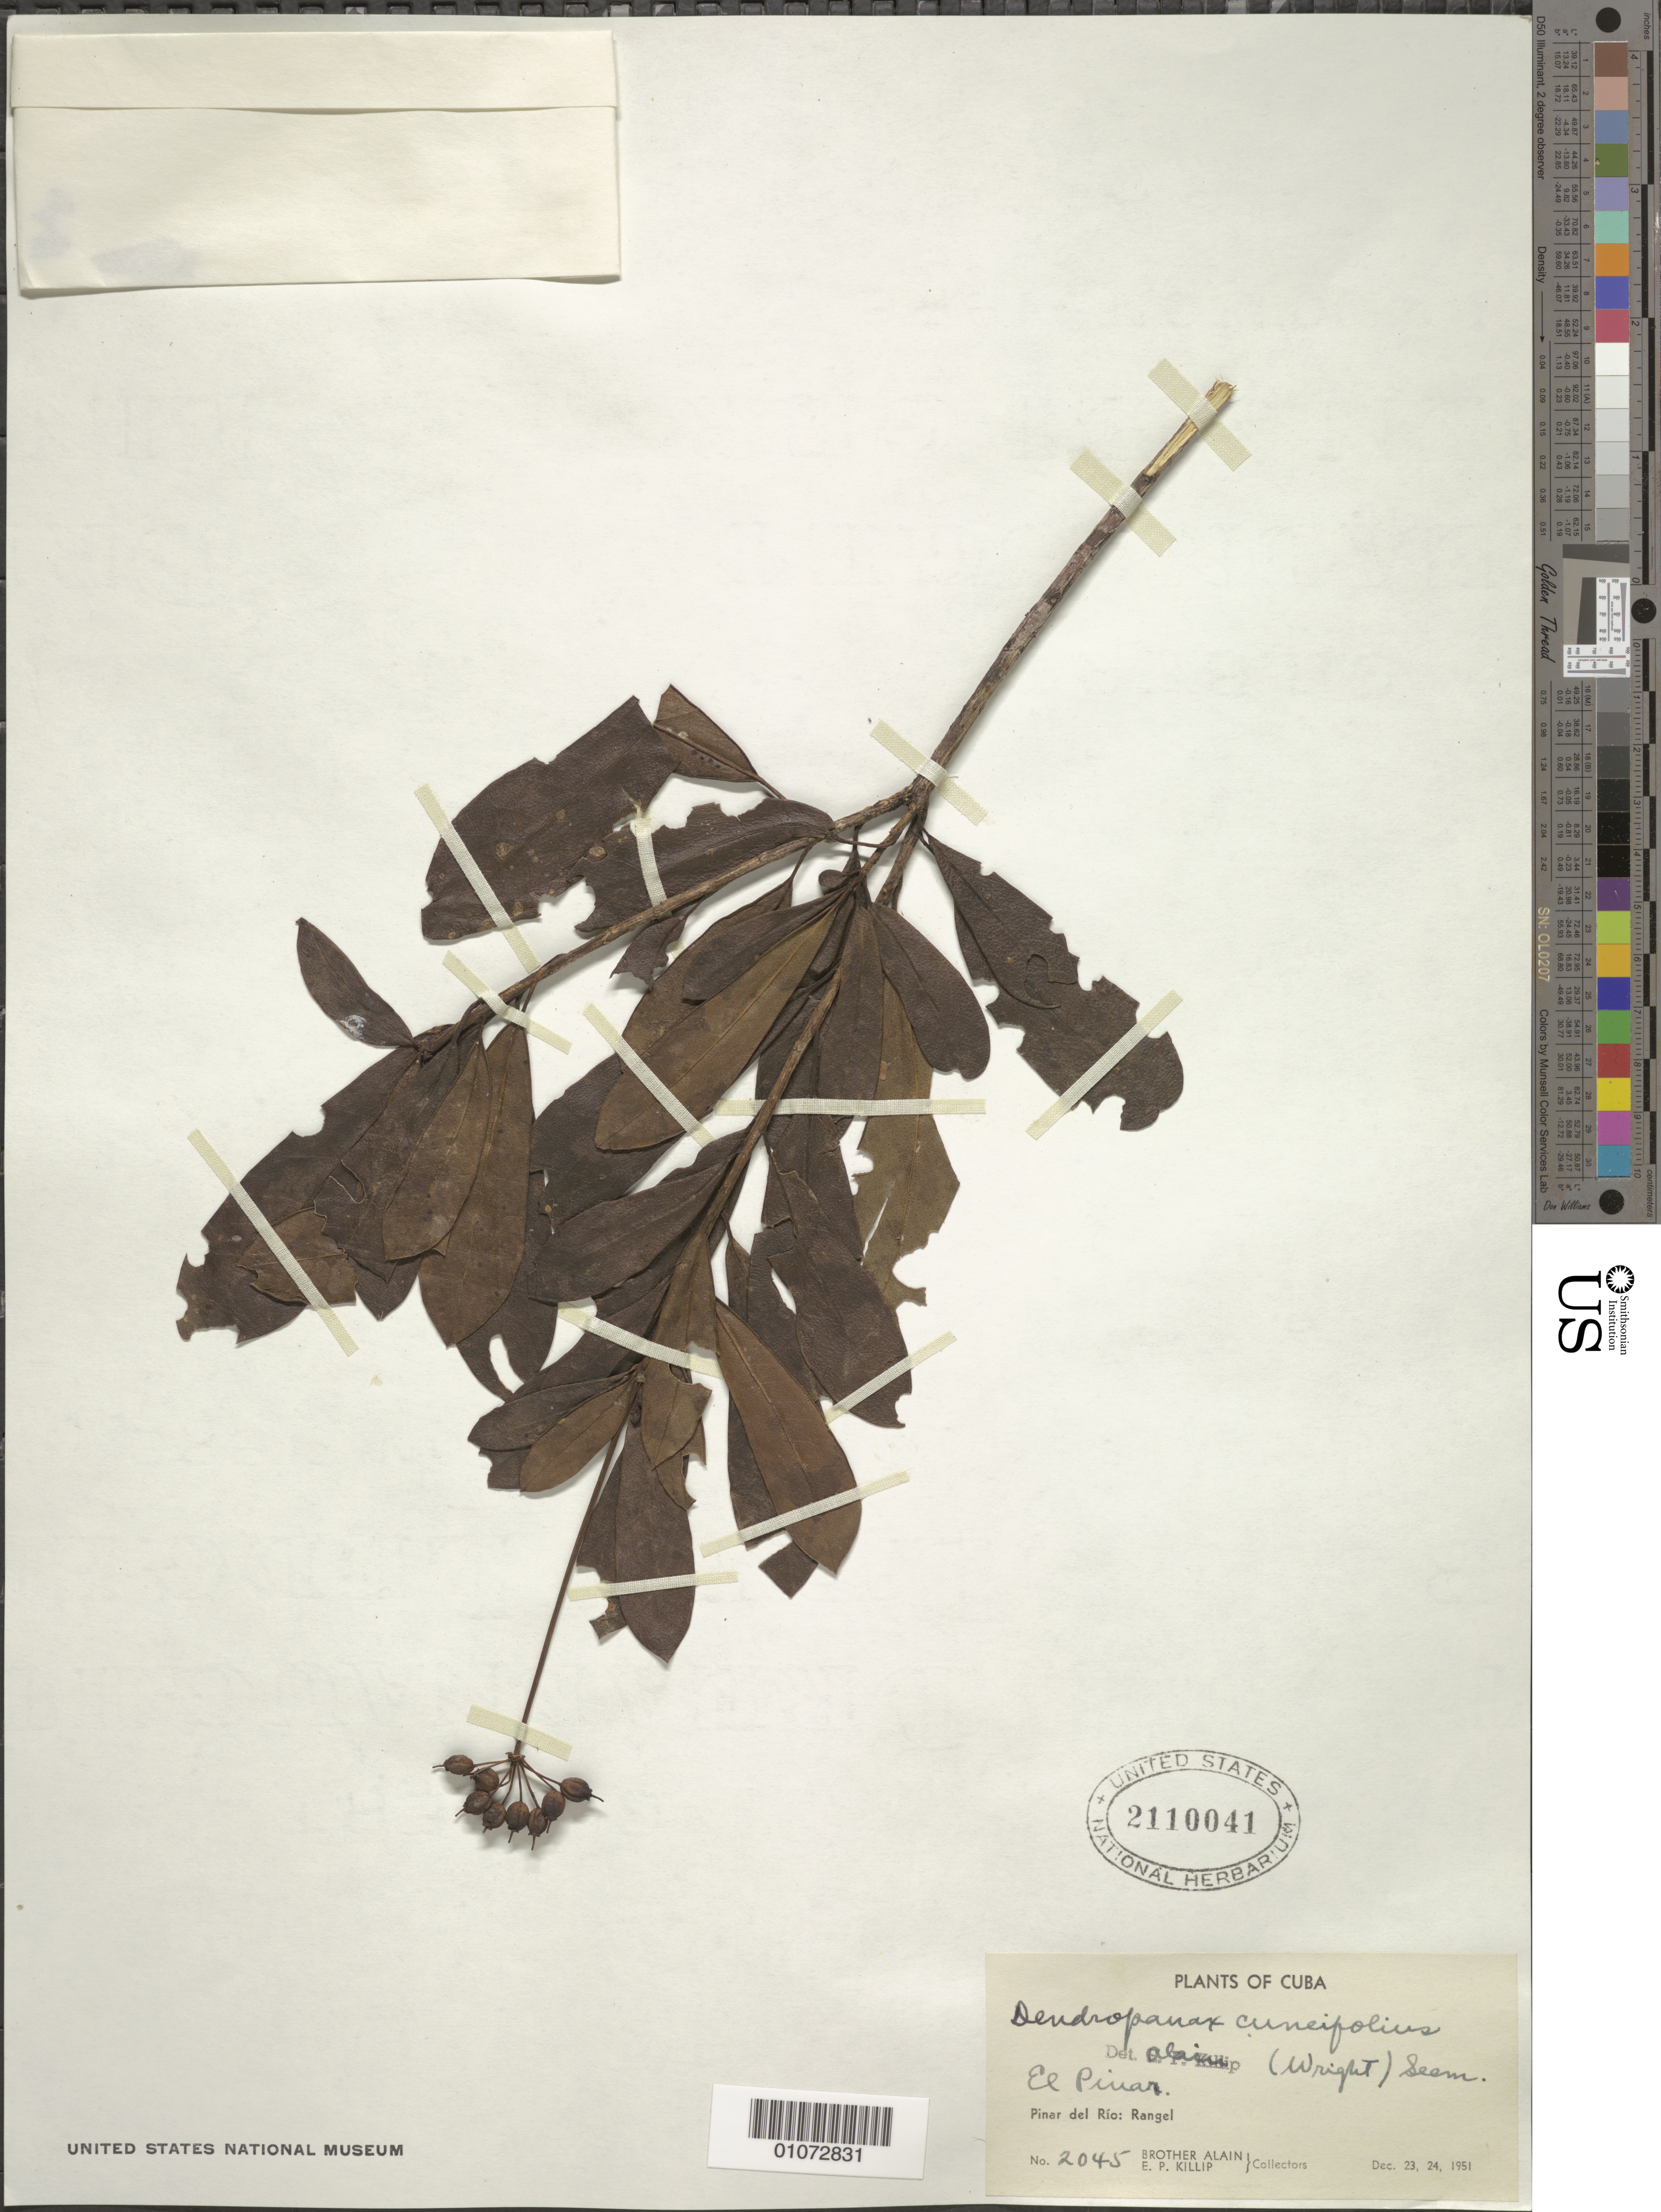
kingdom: Plantae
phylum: Tracheophyta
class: Magnoliopsida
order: Apiales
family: Araliaceae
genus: Dendropanax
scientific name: Dendropanax cuneifolius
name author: (C. Wright ex Griseb.) Seem.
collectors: A. H. Liogier & E. P. Killip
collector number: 2045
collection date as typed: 23 Dec 1951 and 24 Dec 1951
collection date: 1951-12-23,1951-12-24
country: Cuba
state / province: Pinar del Rio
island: Cuba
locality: Rangel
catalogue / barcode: US 2110041